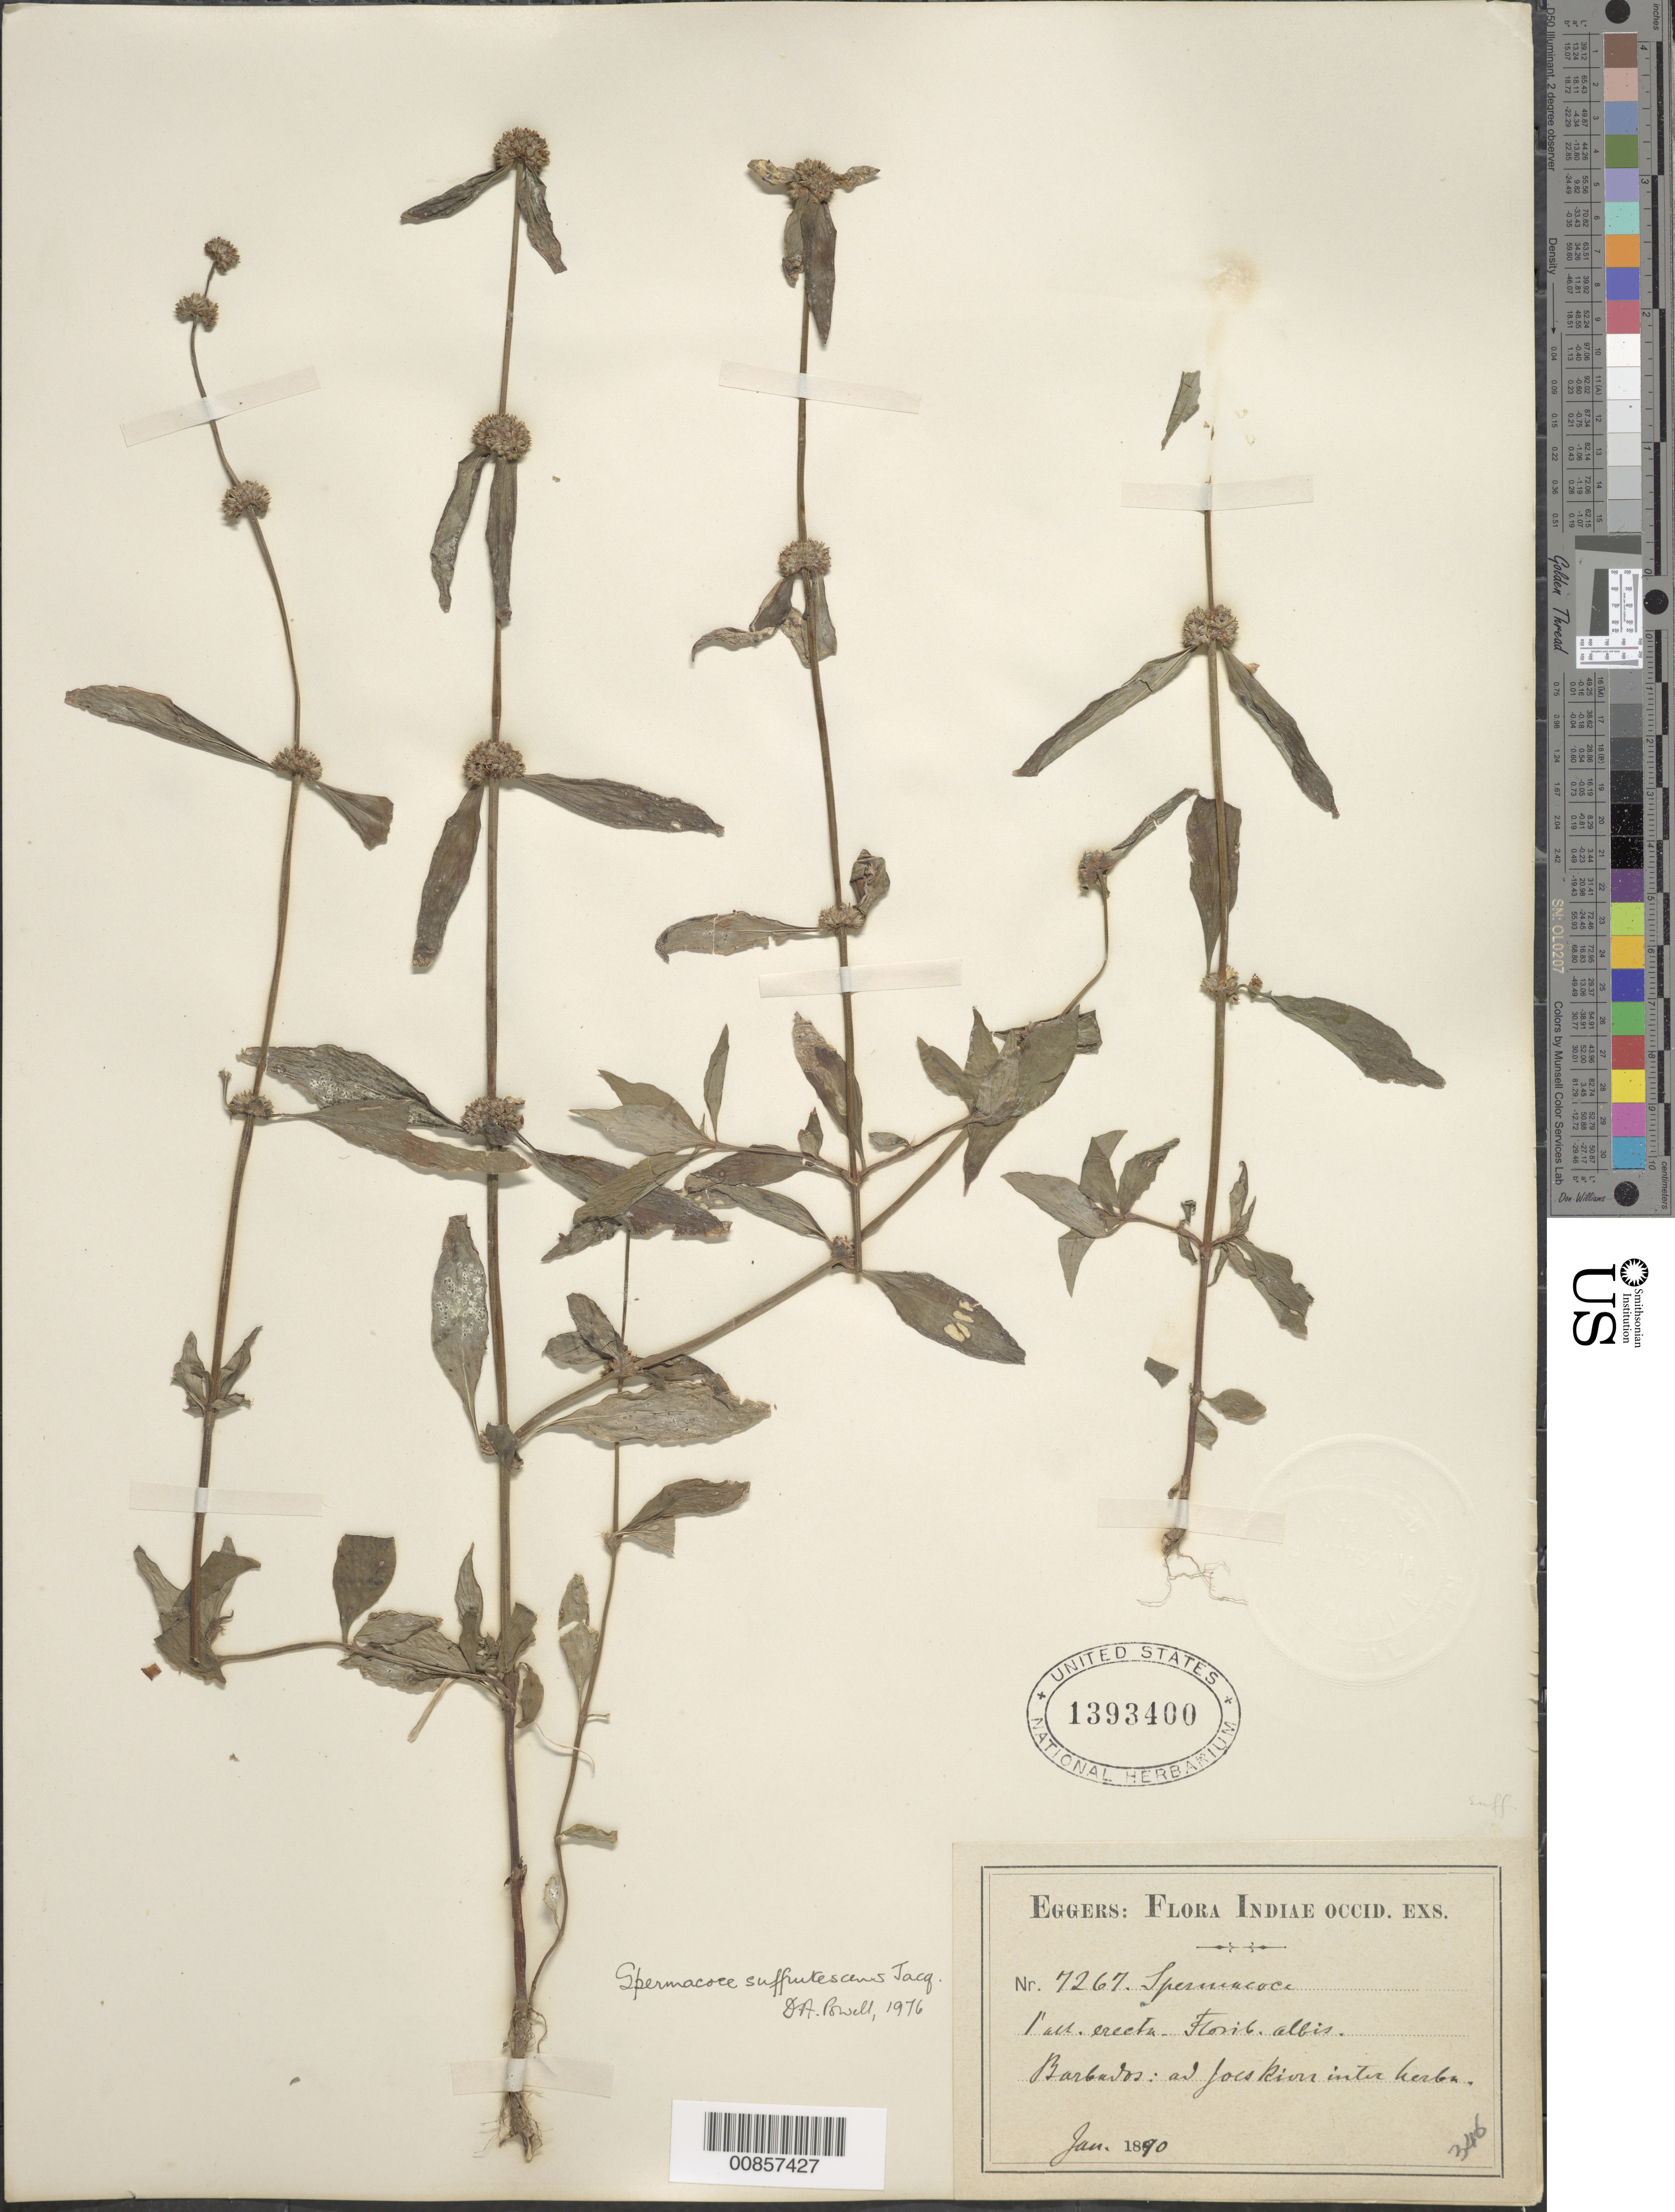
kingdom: Plantae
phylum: Tracheophyta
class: Magnoliopsida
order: Gentianales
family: Rubiaceae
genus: Spermacoce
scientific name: Spermacoce remota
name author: Lam.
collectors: H. F. A. von Eggers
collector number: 7267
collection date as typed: Jan 1890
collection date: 1890-01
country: Barbados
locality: Ad Joes (sp?) River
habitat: Inter herba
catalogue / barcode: US 1393400